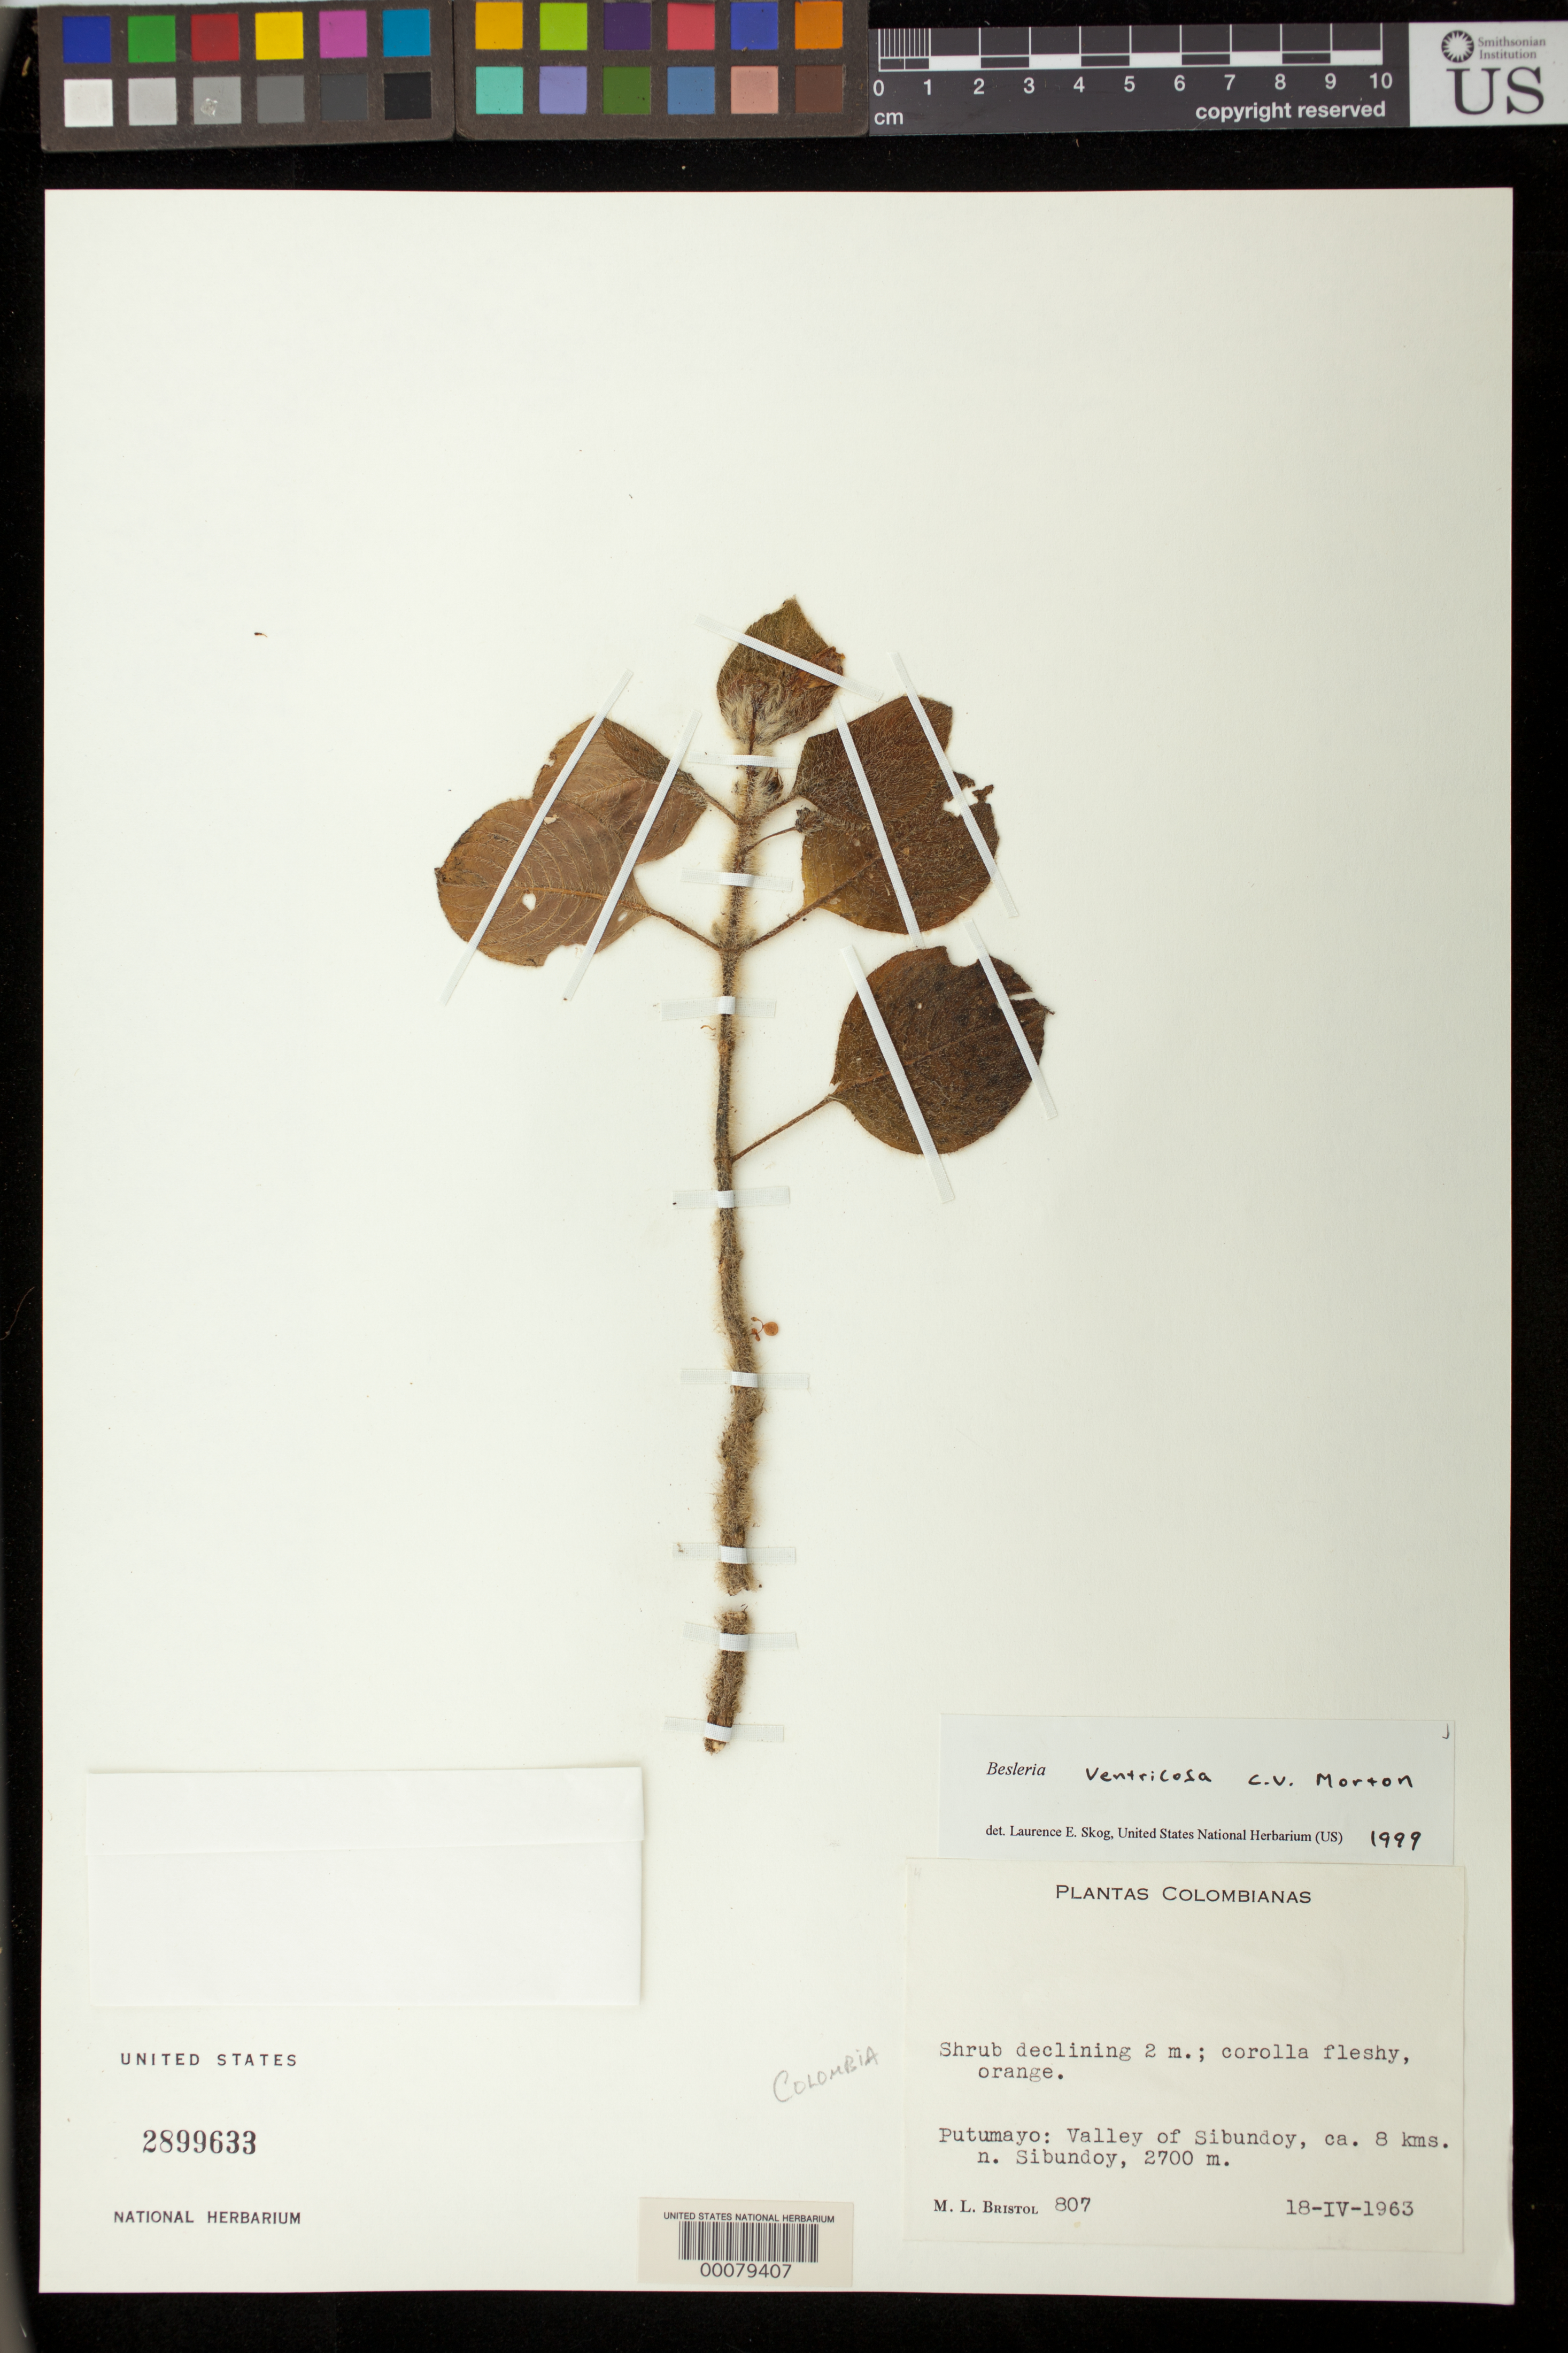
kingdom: Plantae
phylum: Tracheophyta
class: Magnoliopsida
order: Lamiales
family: Gesneriaceae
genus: Besleria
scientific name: Besleria ventricosa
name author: C.V. Morton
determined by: Skog, Laurence E.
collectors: M. L. Bristol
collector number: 807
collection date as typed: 18 Apr 1963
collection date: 1963-04-18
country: Colombia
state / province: Putumayo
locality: Valley of Sibundoy, about 8 km N Sibundoy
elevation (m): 2700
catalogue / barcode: US 2899633